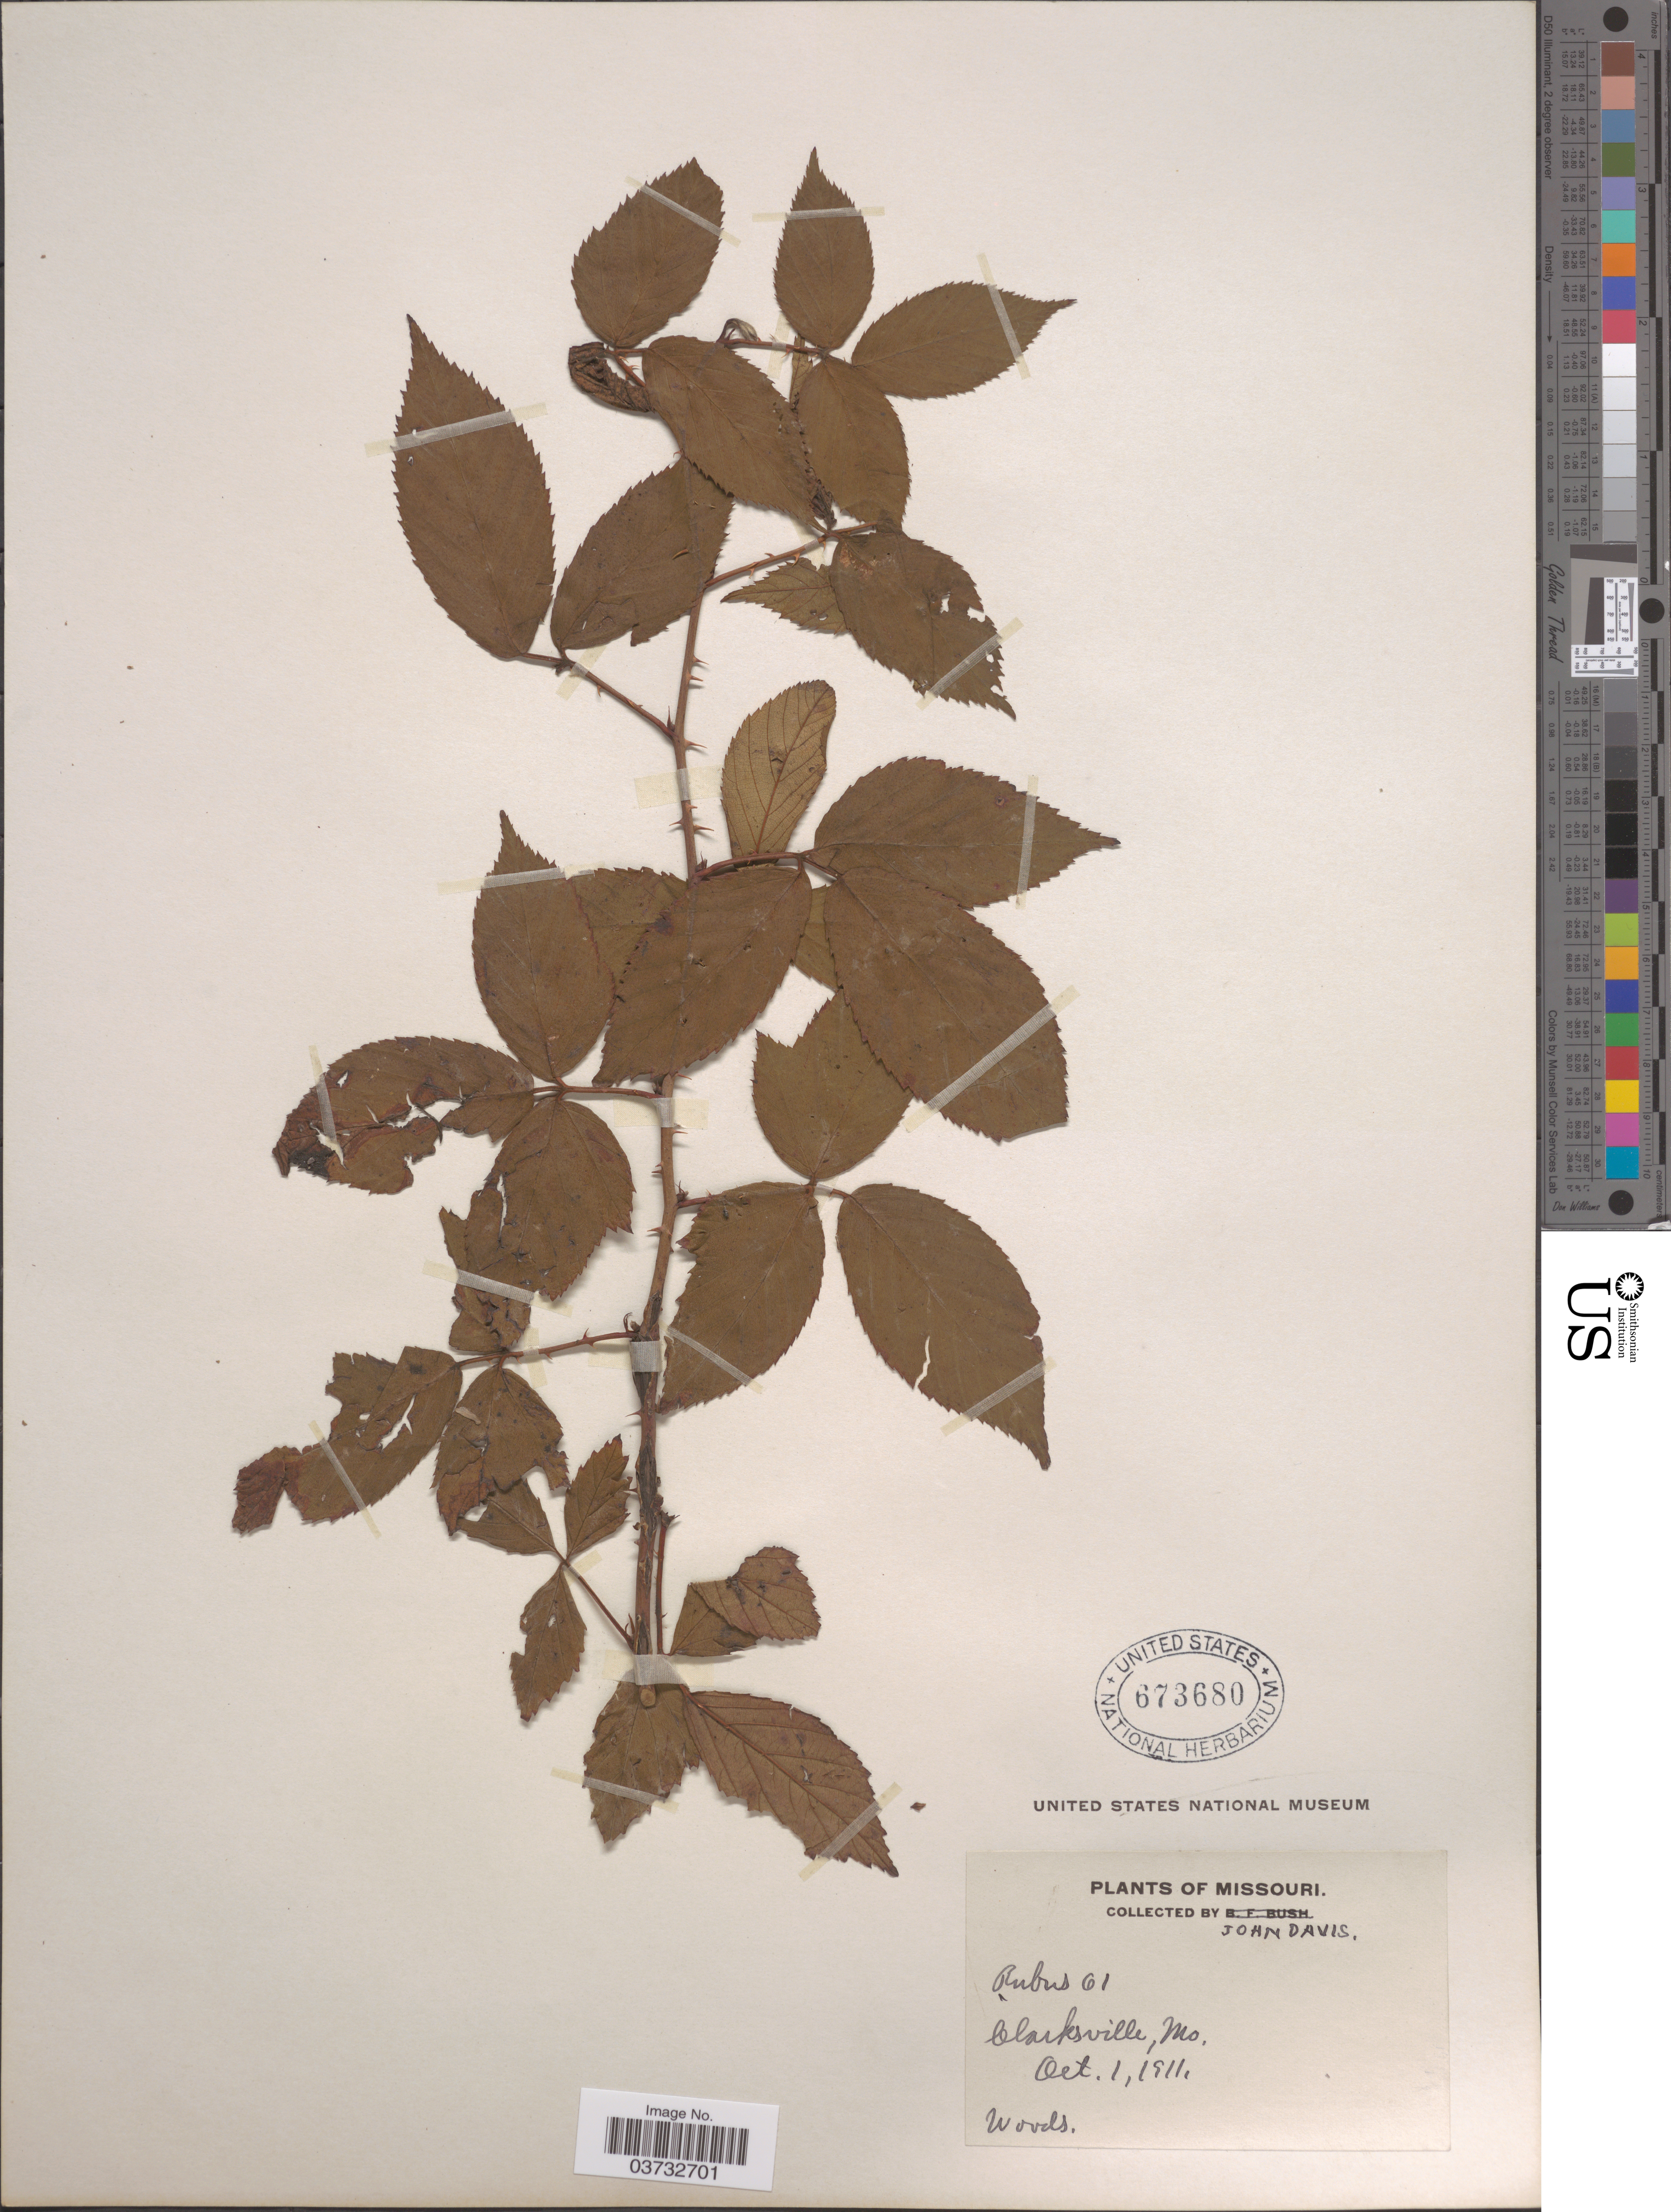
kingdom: Plantae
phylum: Tracheophyta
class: Magnoliopsida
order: Rosales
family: Rosaceae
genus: Rubus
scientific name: Rubus sp.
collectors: J. Davis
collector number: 61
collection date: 1911-10-01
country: United States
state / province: Missouri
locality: Clarksville.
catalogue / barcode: US 673680